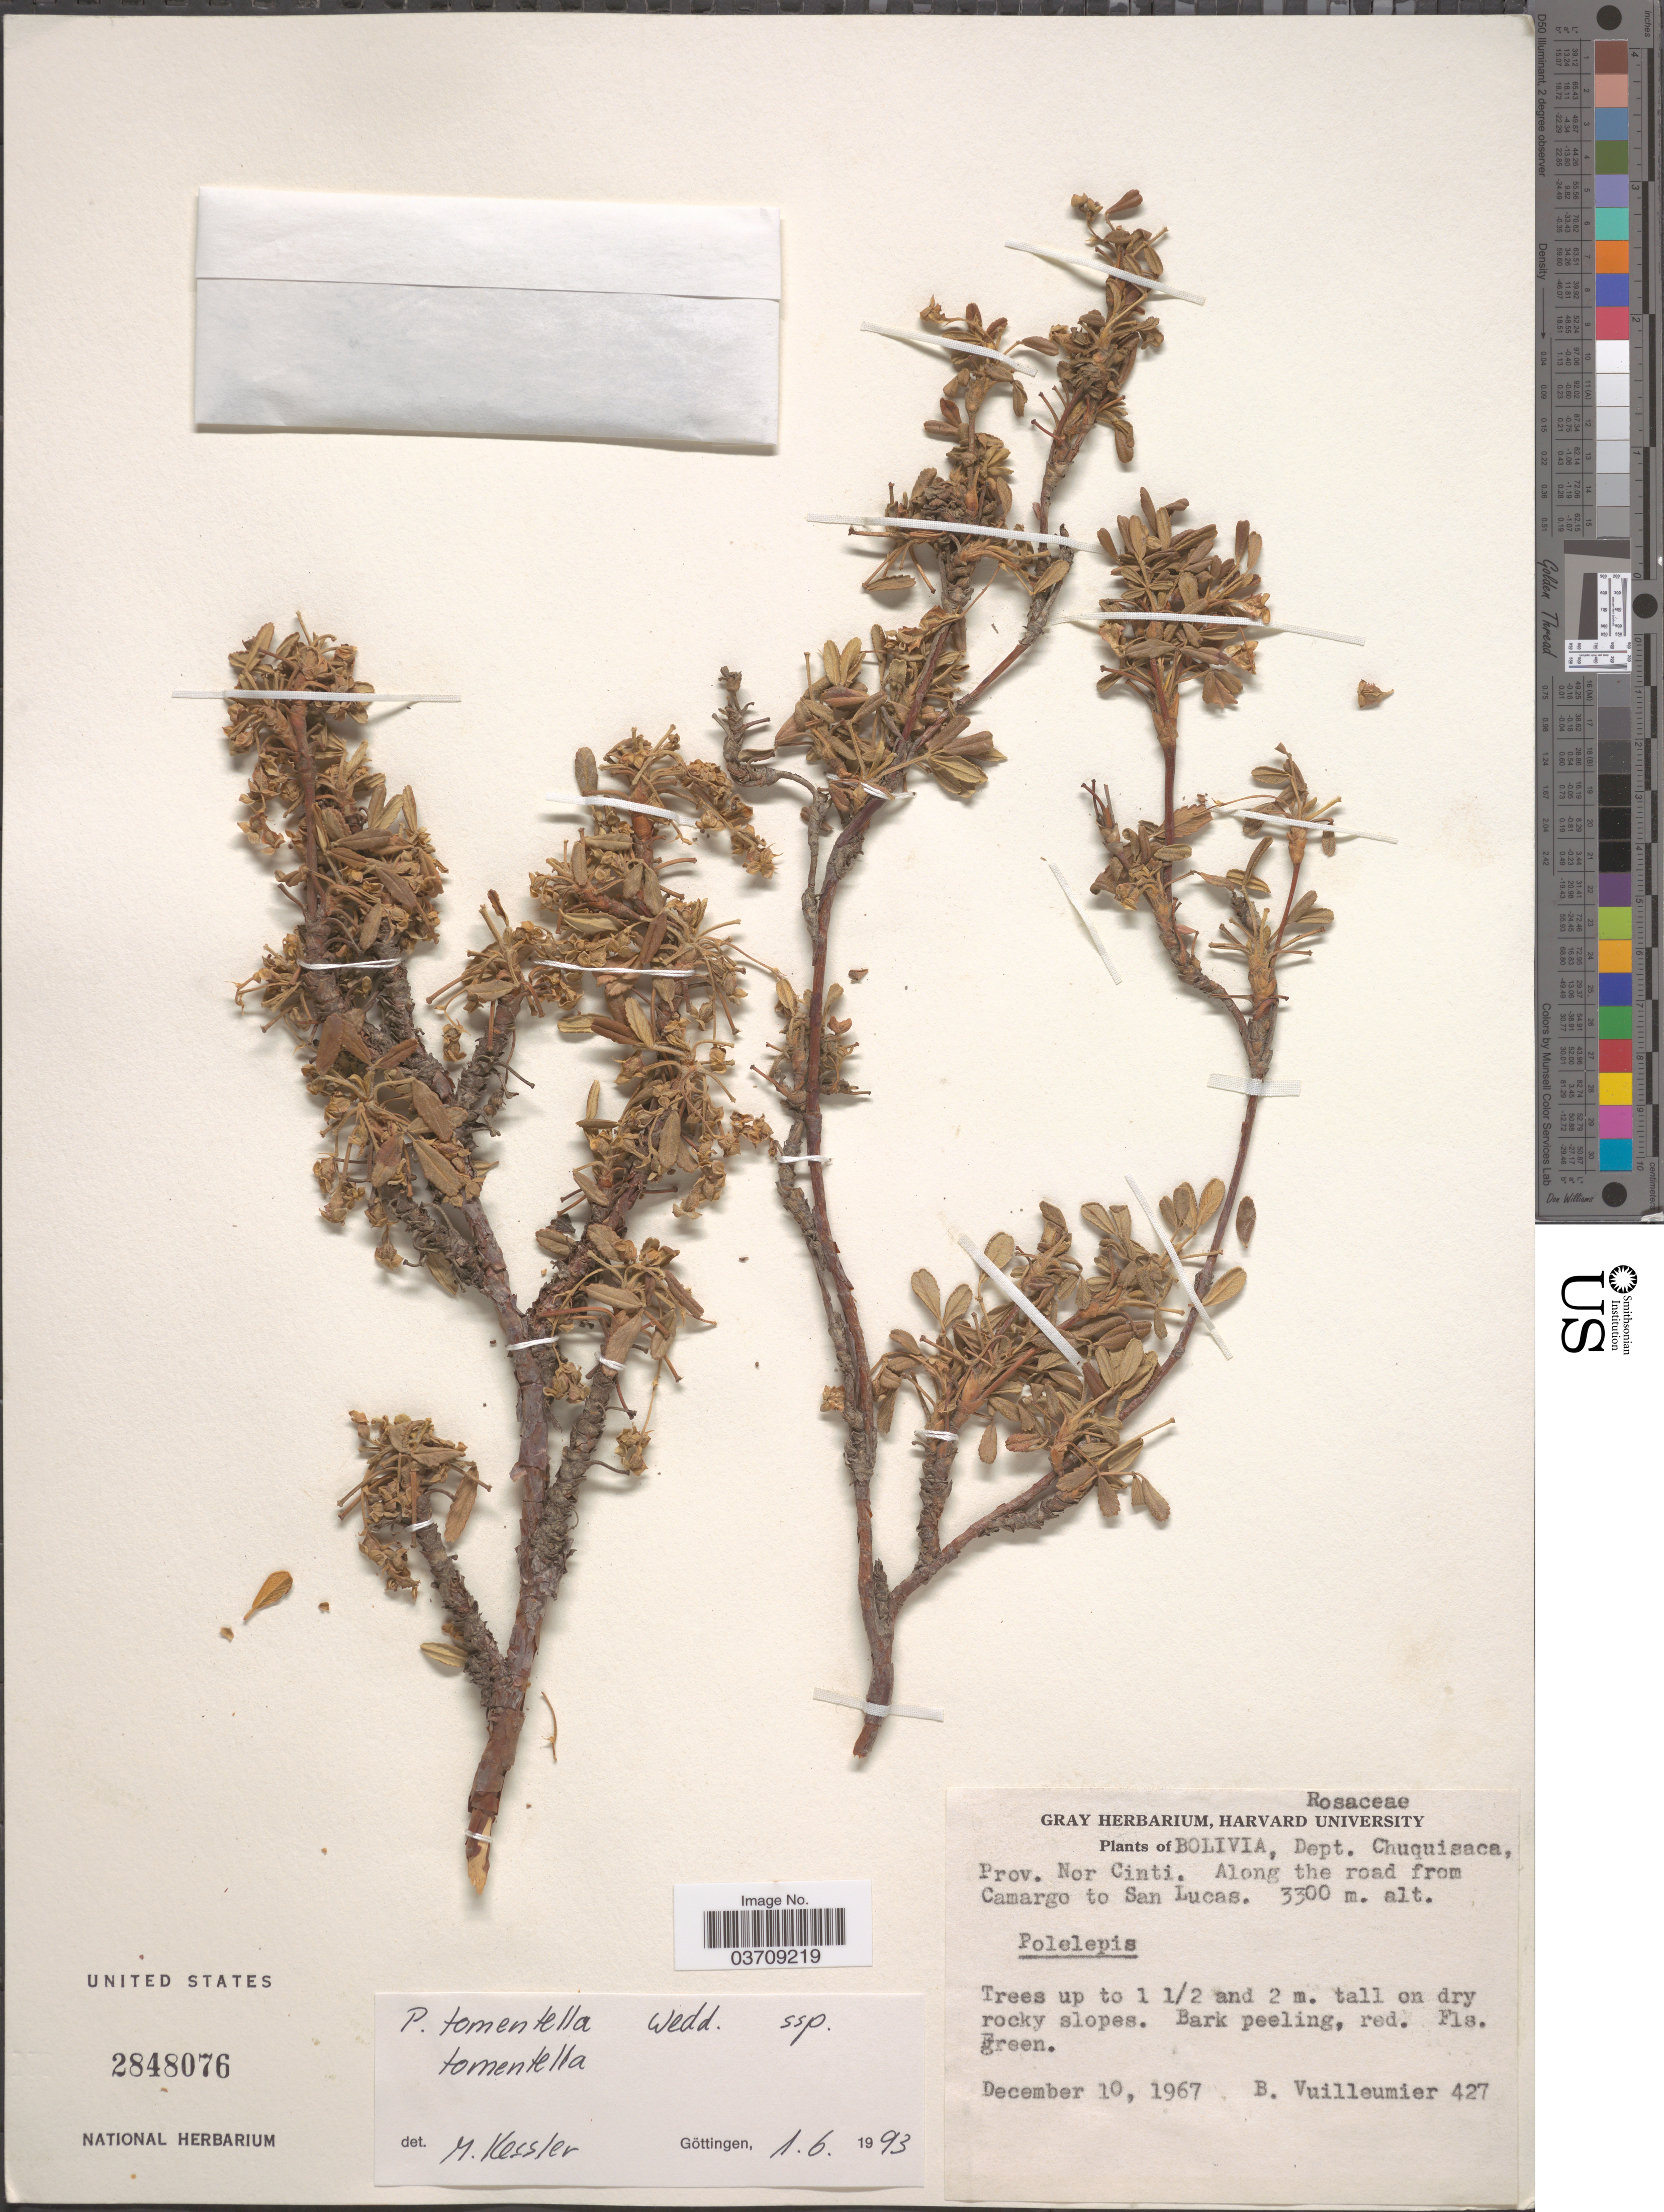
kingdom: Plantae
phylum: Tracheophyta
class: Magnoliopsida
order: Rosales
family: Rosaceae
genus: Polylepis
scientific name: Polylepis tomentella subsp. tomentella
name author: Wedd.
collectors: B. Vuilleumier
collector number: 427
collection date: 1967-12-10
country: Bolivia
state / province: Chuquisaca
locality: Dept. Chuquisaca, Prov. Nor Cinti. Along the road from Camargo to San Lucas.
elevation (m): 3300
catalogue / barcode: US 2848076